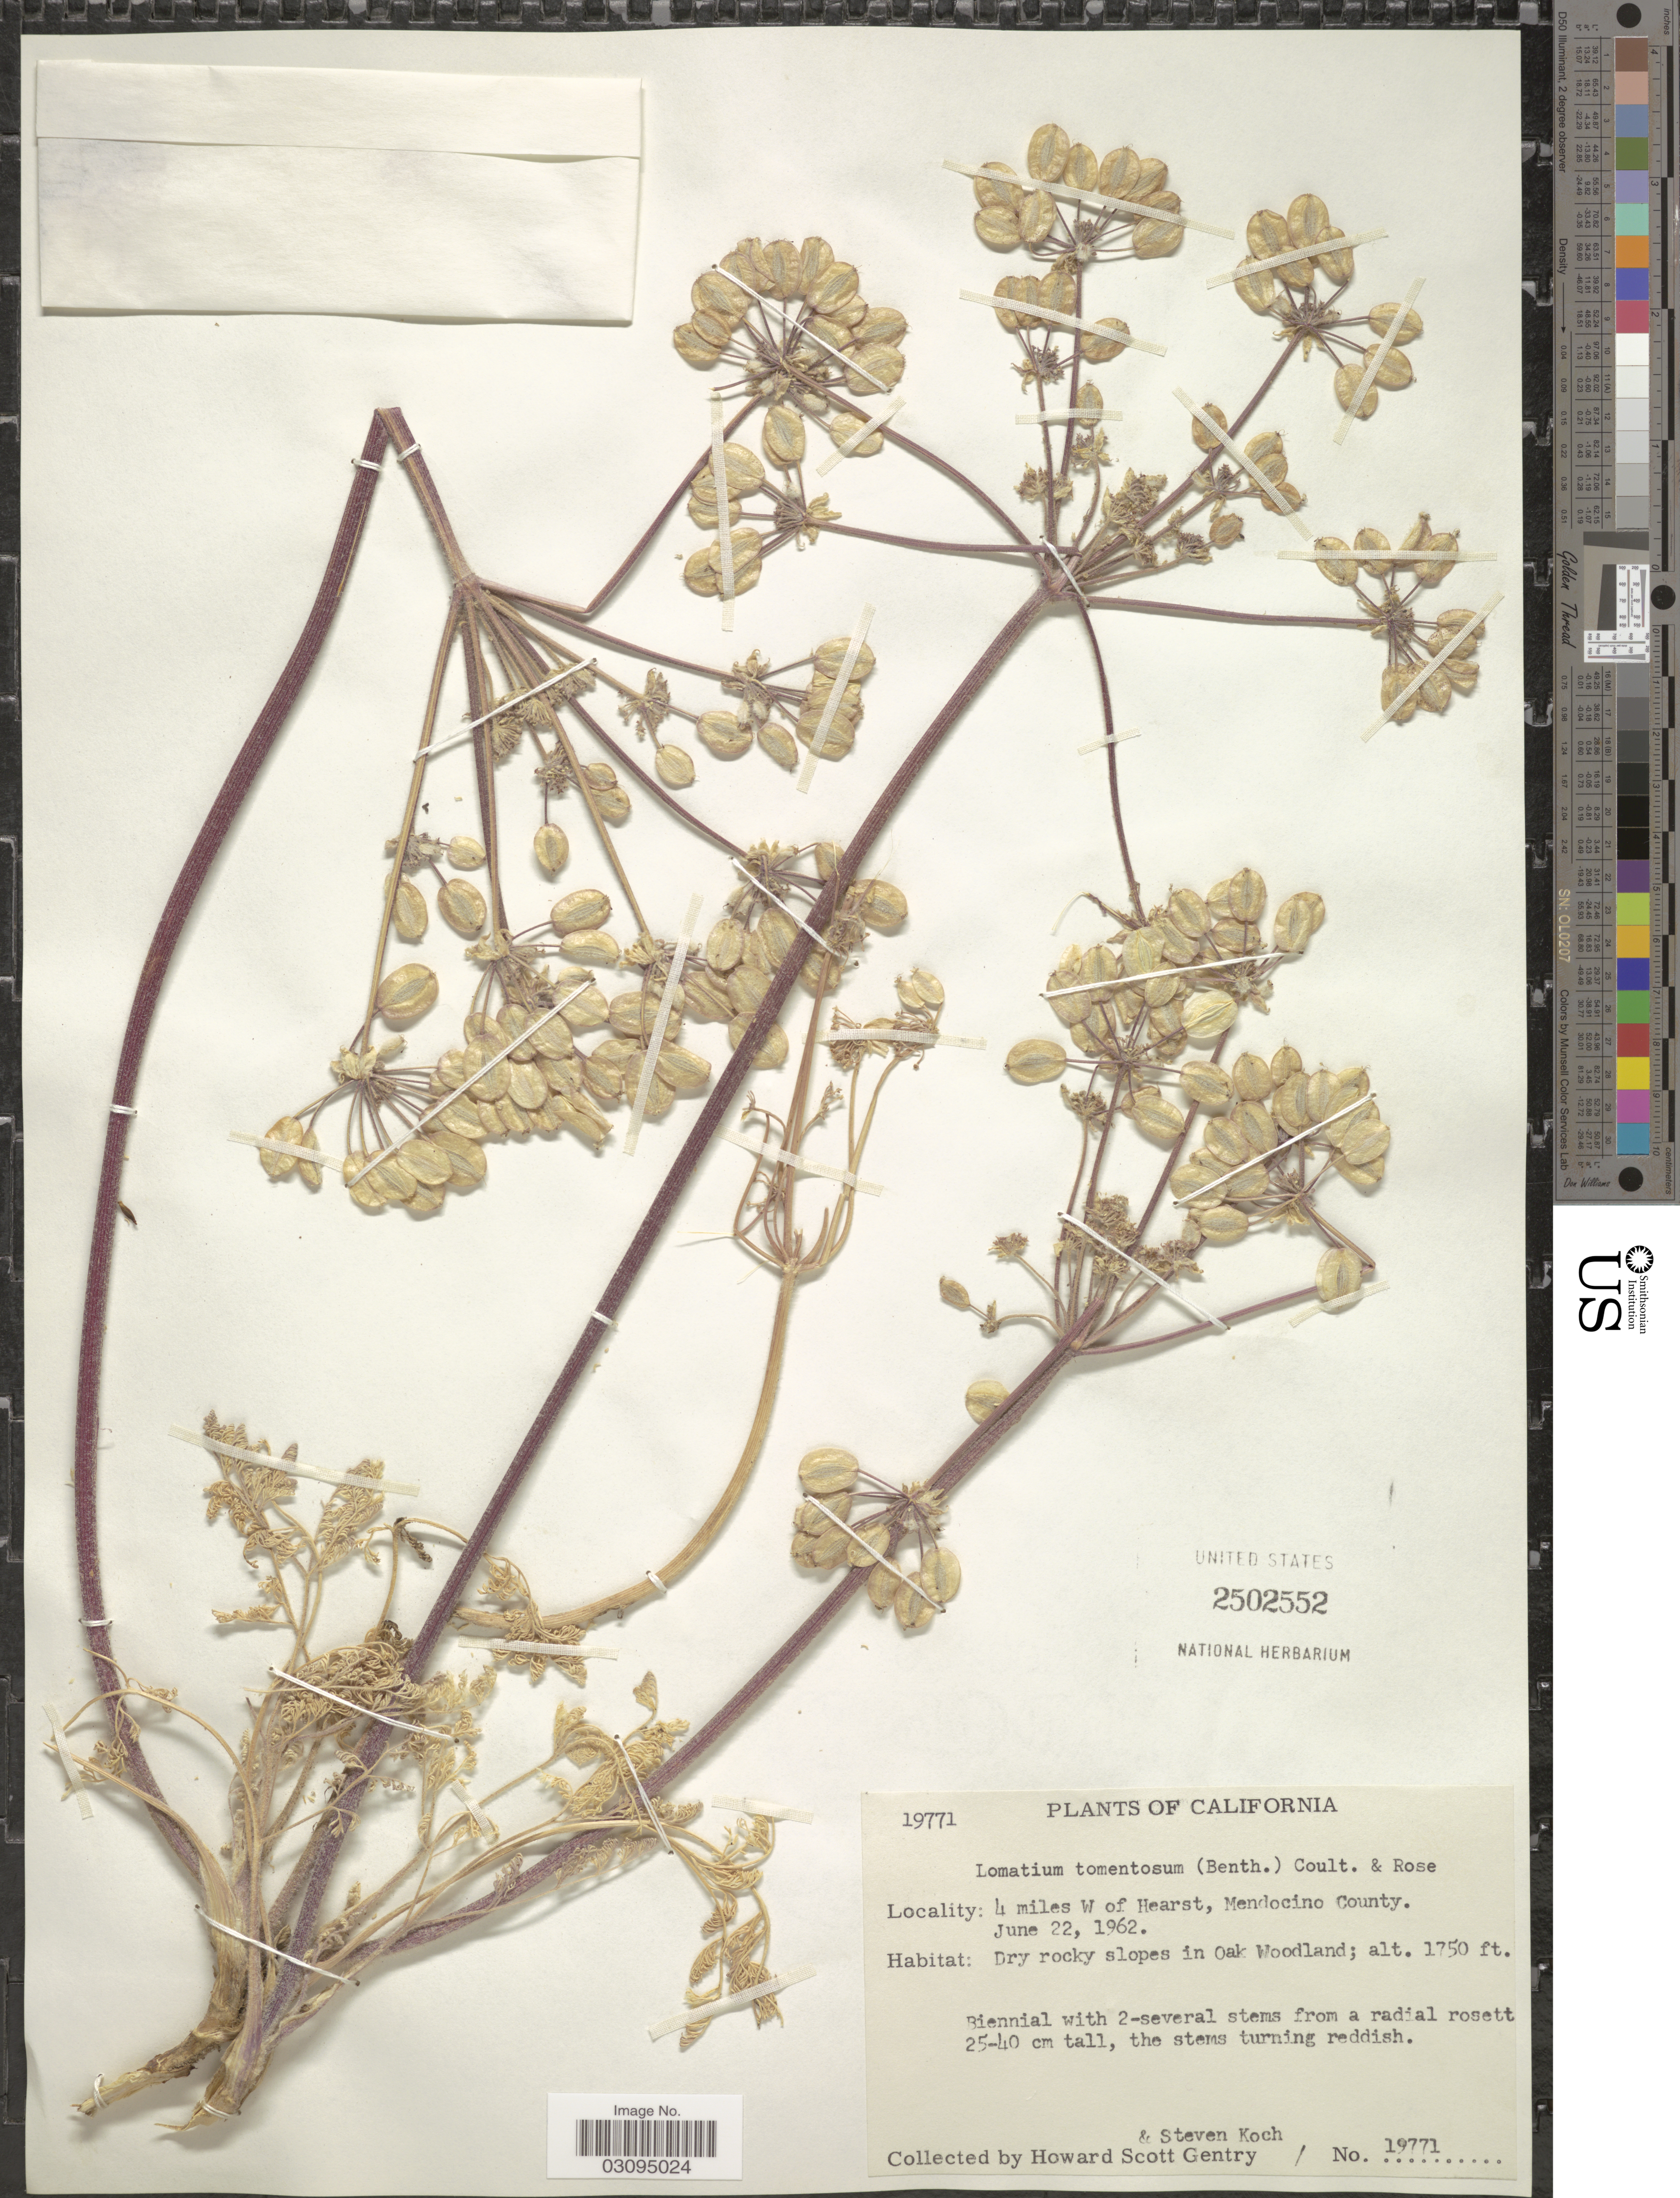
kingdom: Plantae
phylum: Tracheophyta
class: Magnoliopsida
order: Apiales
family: Apiaceae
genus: Lomatium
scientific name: Lomatium tomentosum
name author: (Benth.) J.M. Coult. & Rose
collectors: H. S. Gentry & S. Koch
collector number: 19771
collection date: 1962-06-22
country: United States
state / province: California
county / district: Mendocino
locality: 4 miles W of Hearst, Mendocino County.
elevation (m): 533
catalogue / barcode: US 2502552